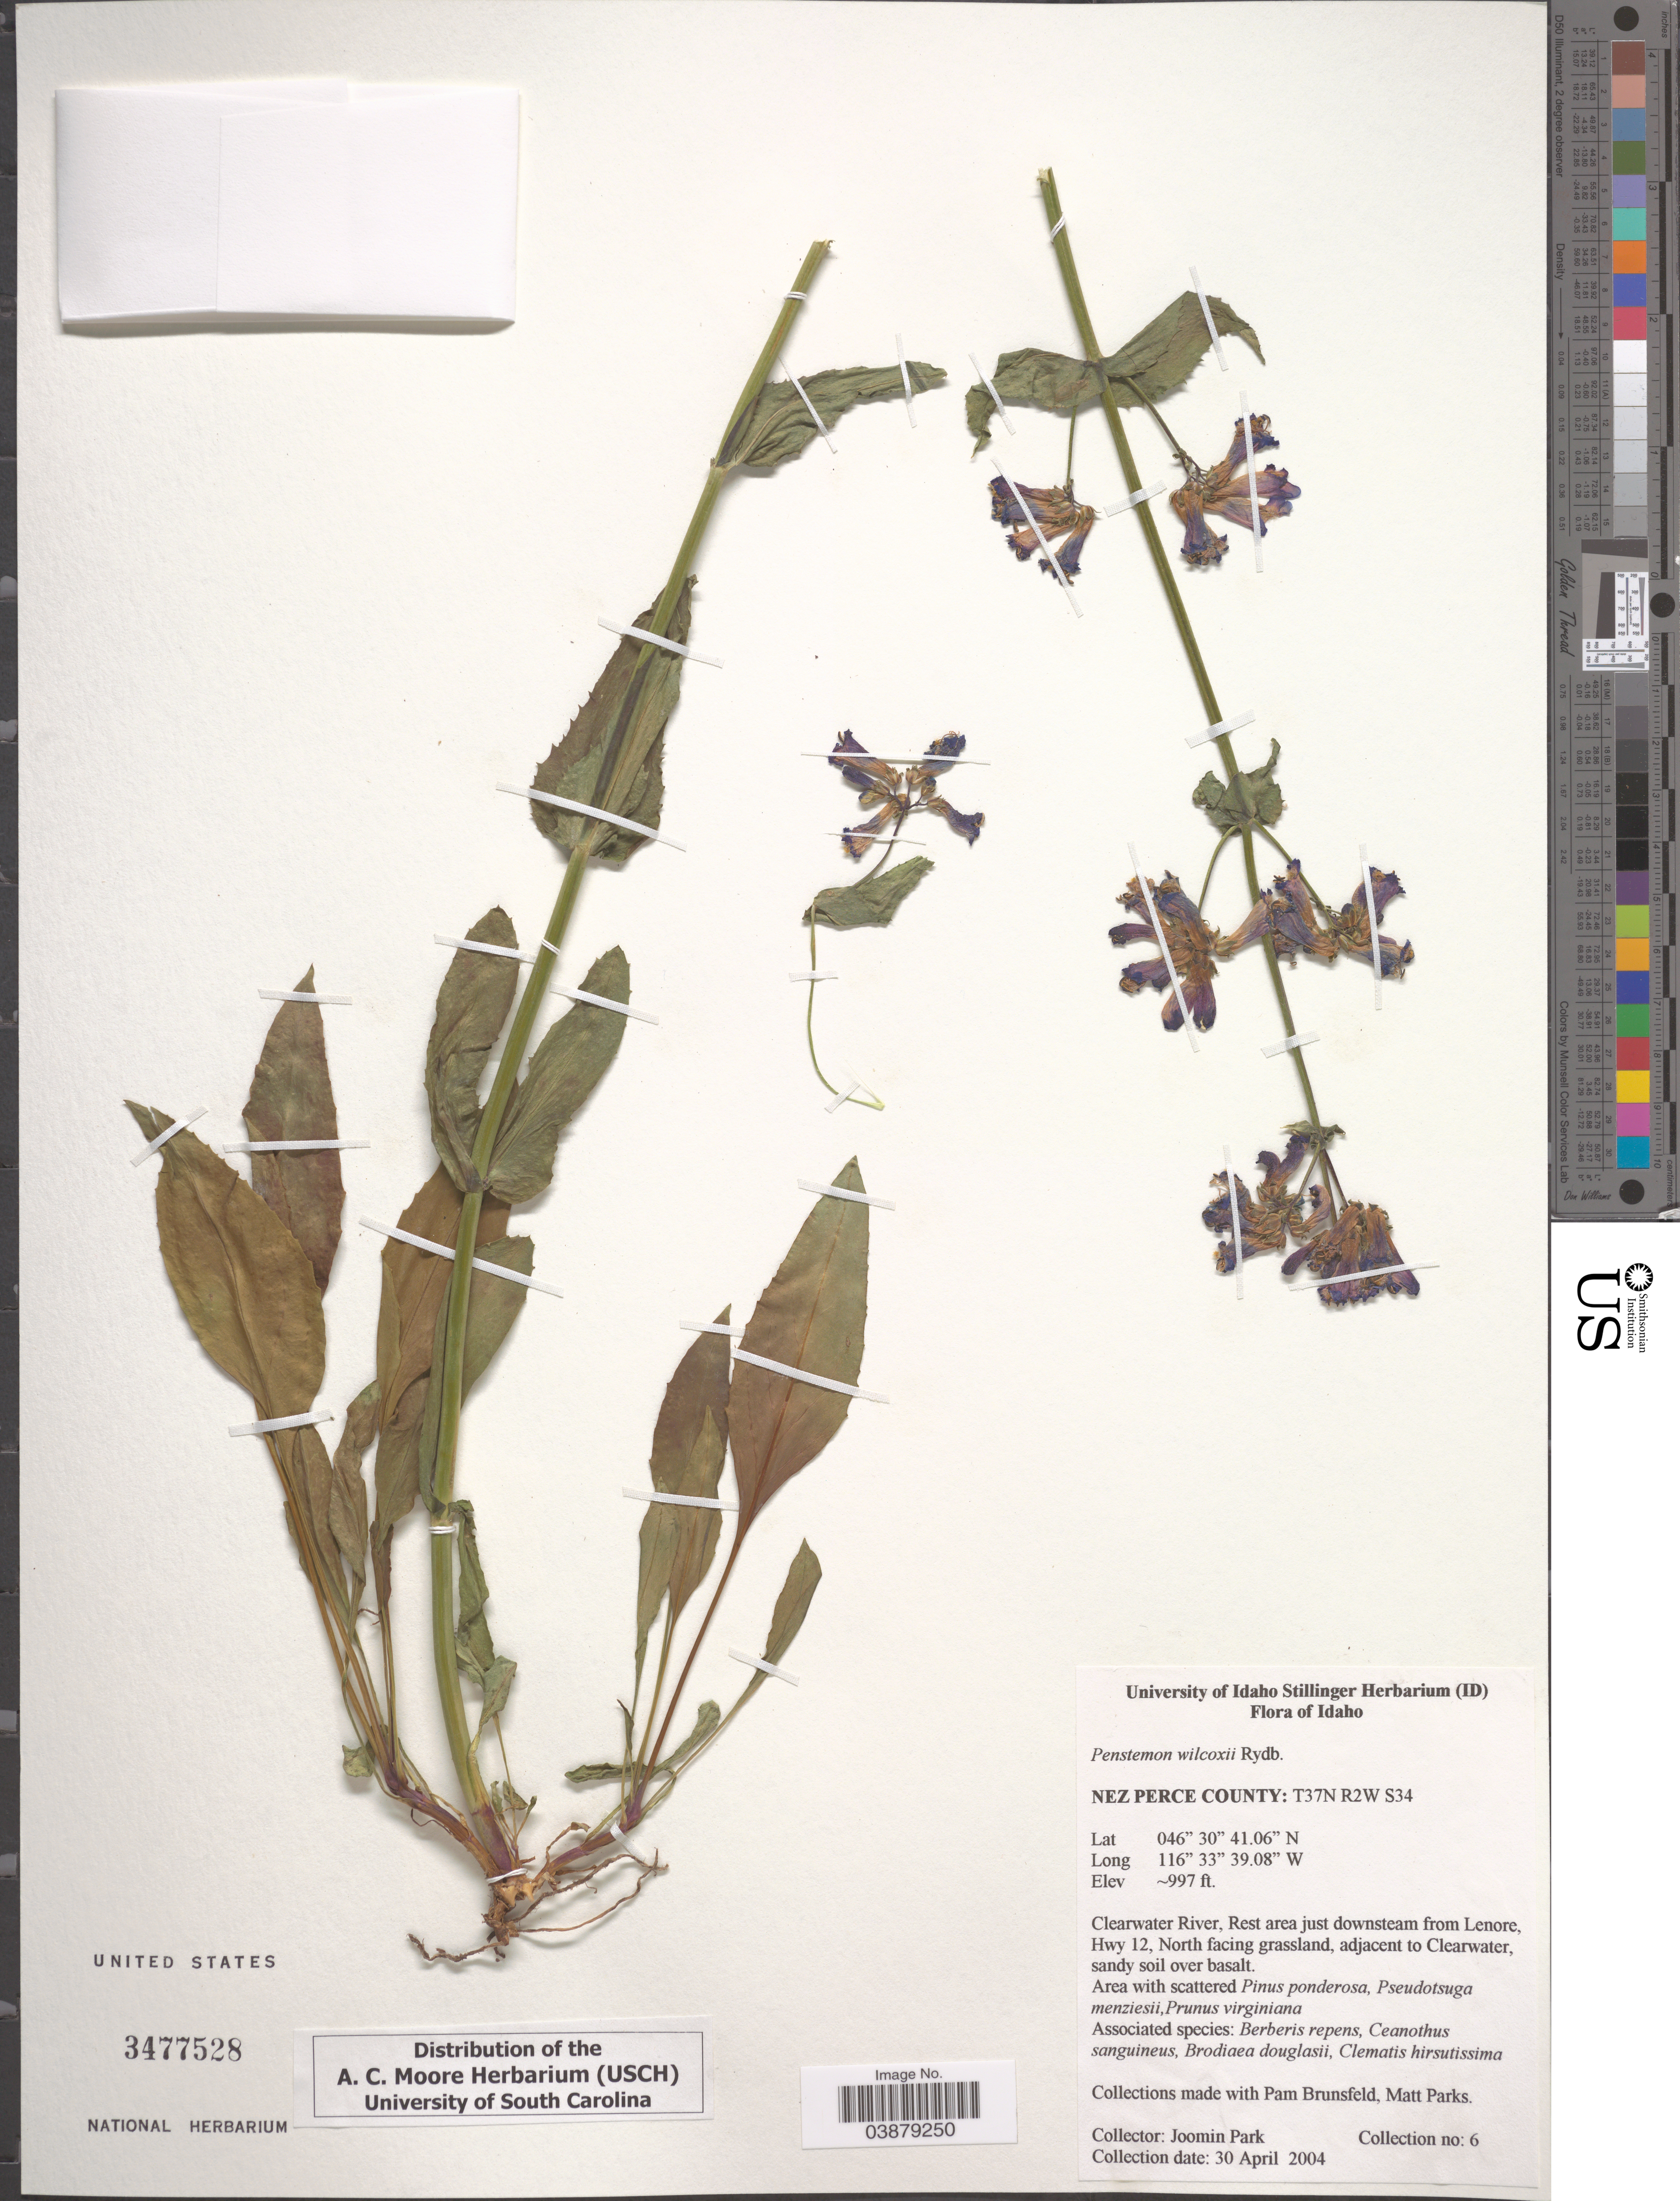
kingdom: Plantae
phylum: Tracheophyta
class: Magnoliopsida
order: Lamiales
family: Plantaginaceae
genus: Penstemon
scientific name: Penstemon wilcoxii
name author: Rydb.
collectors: J. Park, P. Brunsfeld & M. Parks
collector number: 6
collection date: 2004-04-30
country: United States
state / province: Idaho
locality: Nez Perce County: T37N R2W S34. Clearwater River, Rest area just downstream from Lenore Hwy 12, North facing grassland, adjacent to Clearwater.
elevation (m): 304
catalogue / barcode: US 3477528